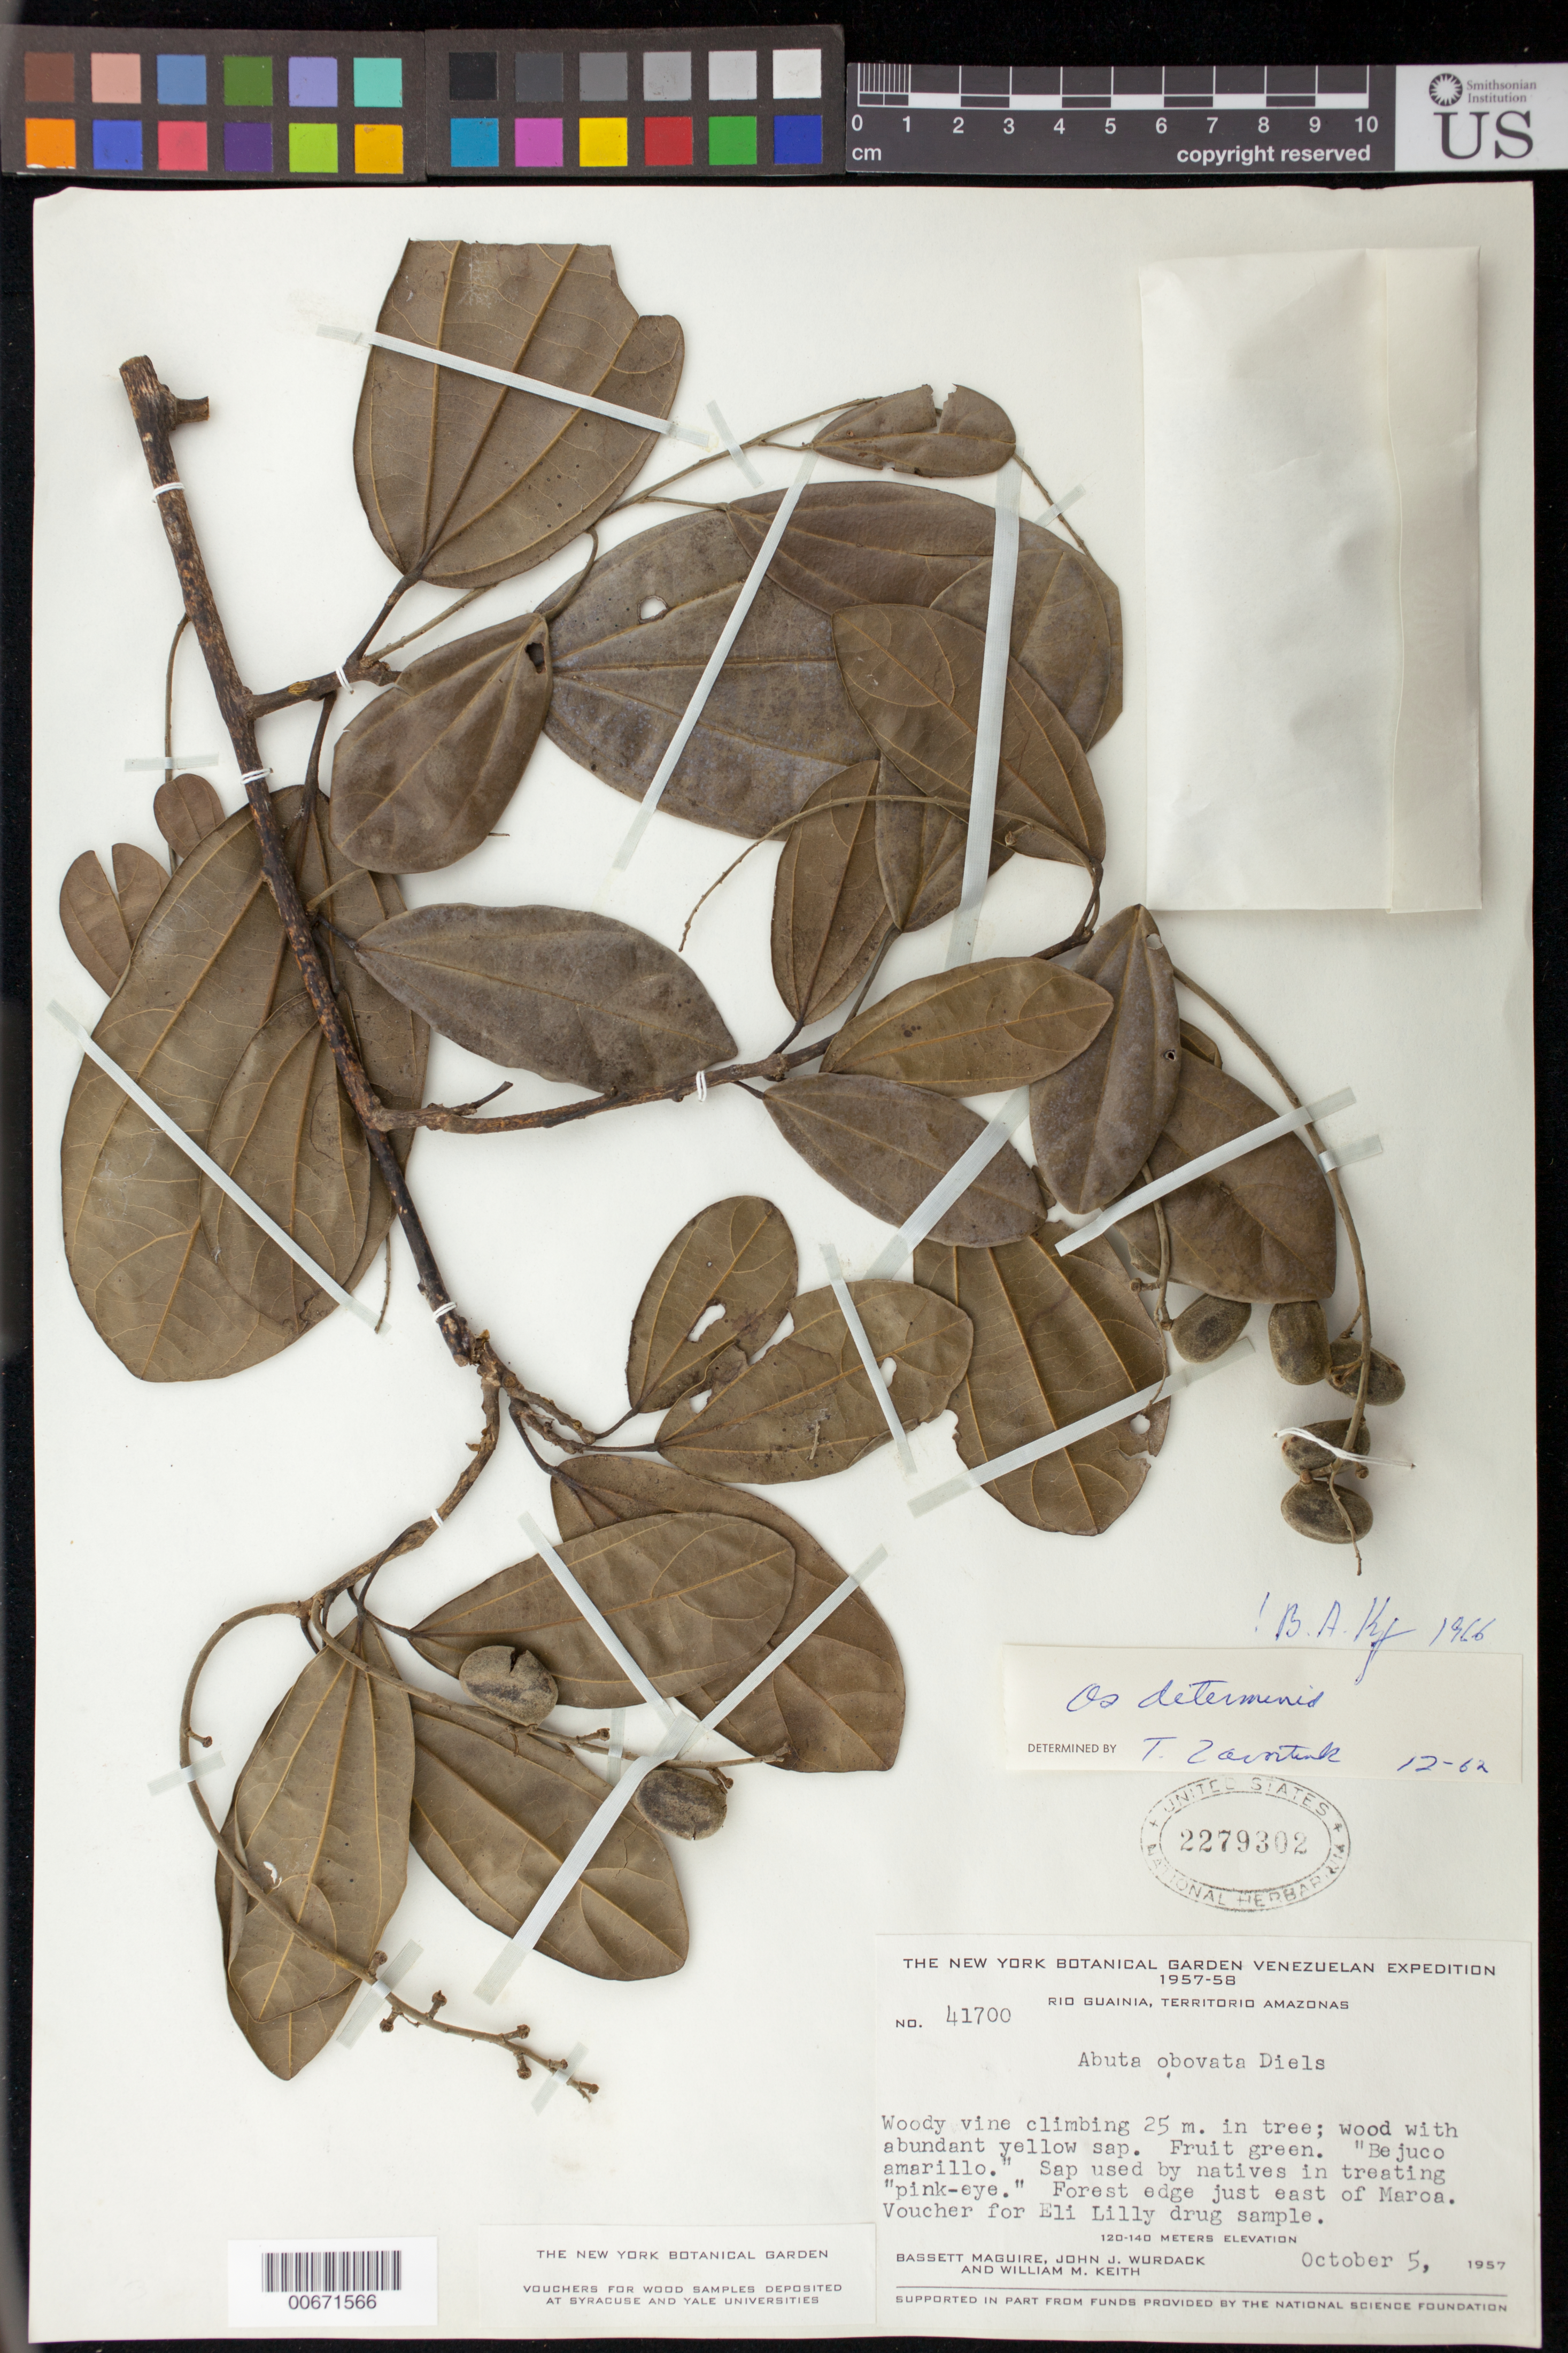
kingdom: Plantae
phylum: Tracheophyta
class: Magnoliopsida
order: Ranunculales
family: Menispermaceae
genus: Abuta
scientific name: Abuta obovata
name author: Diels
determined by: Krukoff, B. A.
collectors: B. Maguire, J. J. Wurdack & W. Keith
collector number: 41700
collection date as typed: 5-Oct-57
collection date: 1957-10-05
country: Venezuela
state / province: Amazonas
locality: Río Guainía, E of Maroa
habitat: Forest edge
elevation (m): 120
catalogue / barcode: US 2279302